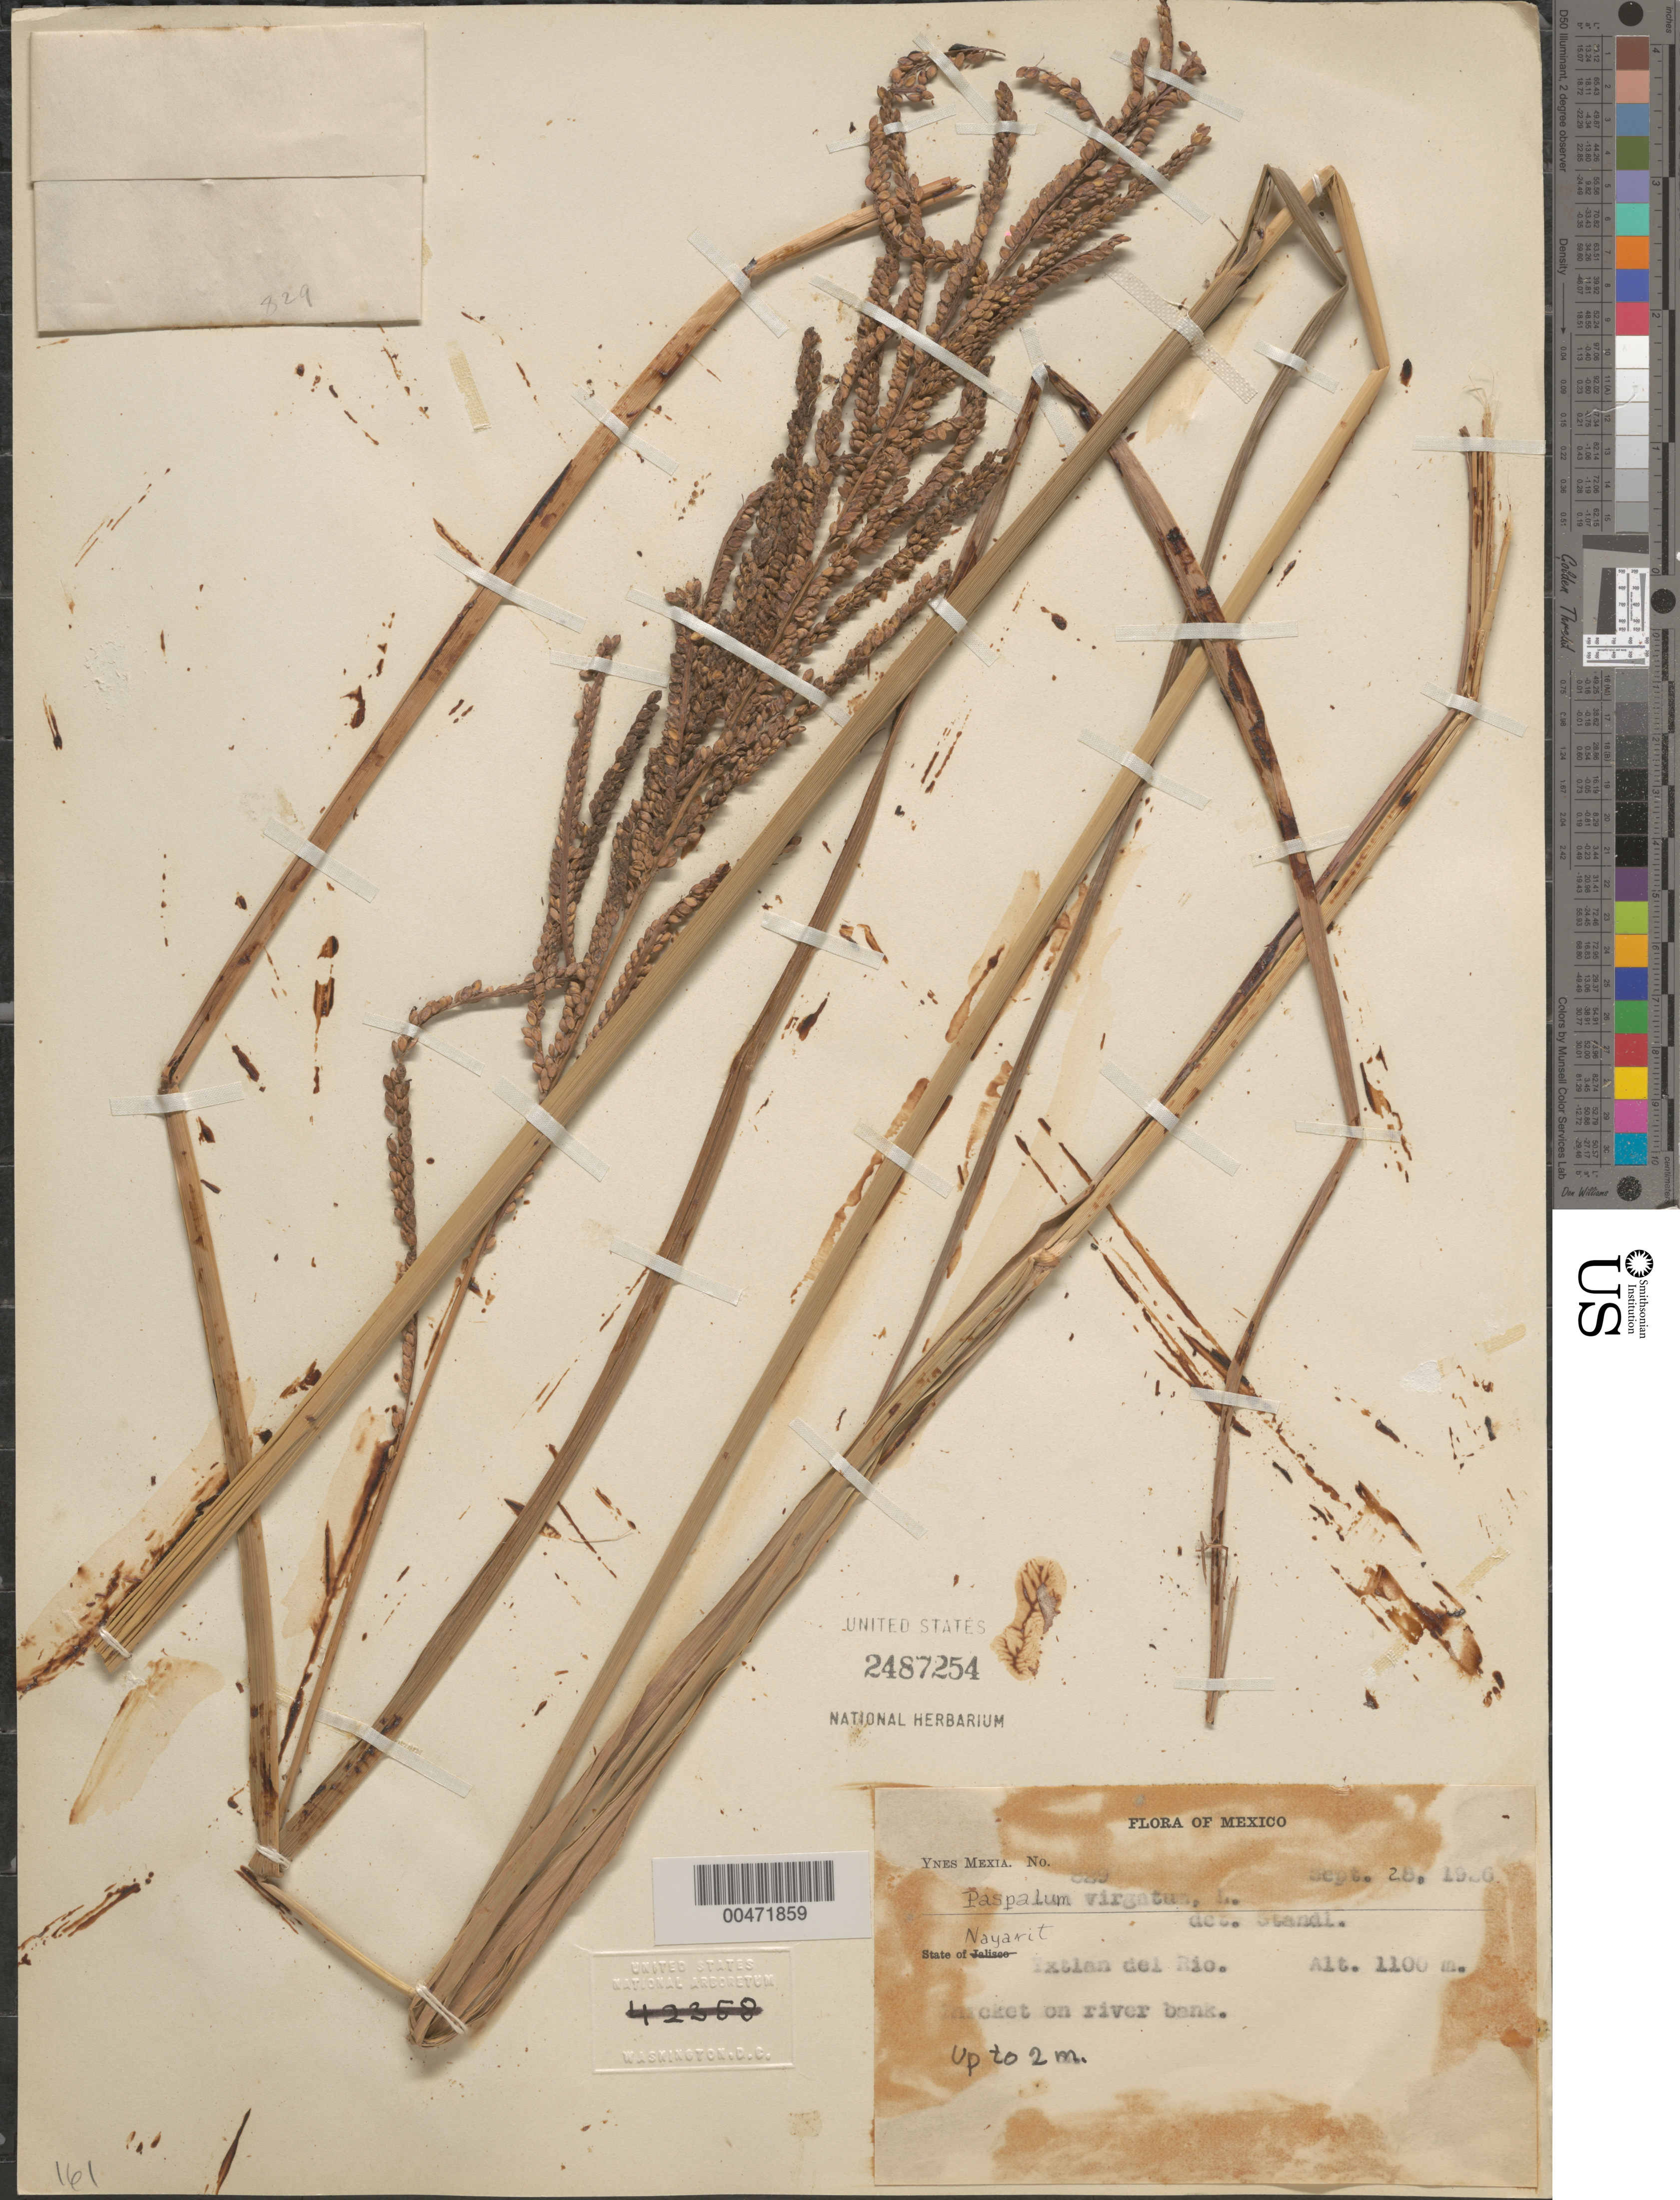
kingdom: Plantae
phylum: Tracheophyta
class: Liliopsida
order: Poales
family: Poaceae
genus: Paspalum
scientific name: Paspalum virgatum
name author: L.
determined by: Standley, Paul C.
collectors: Y. Mexia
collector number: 829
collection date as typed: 28 Sep 1926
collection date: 1926-09-28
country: Mexico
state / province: Nayarit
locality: Yxtlan del Rio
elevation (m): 1100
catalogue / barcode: US 2487254